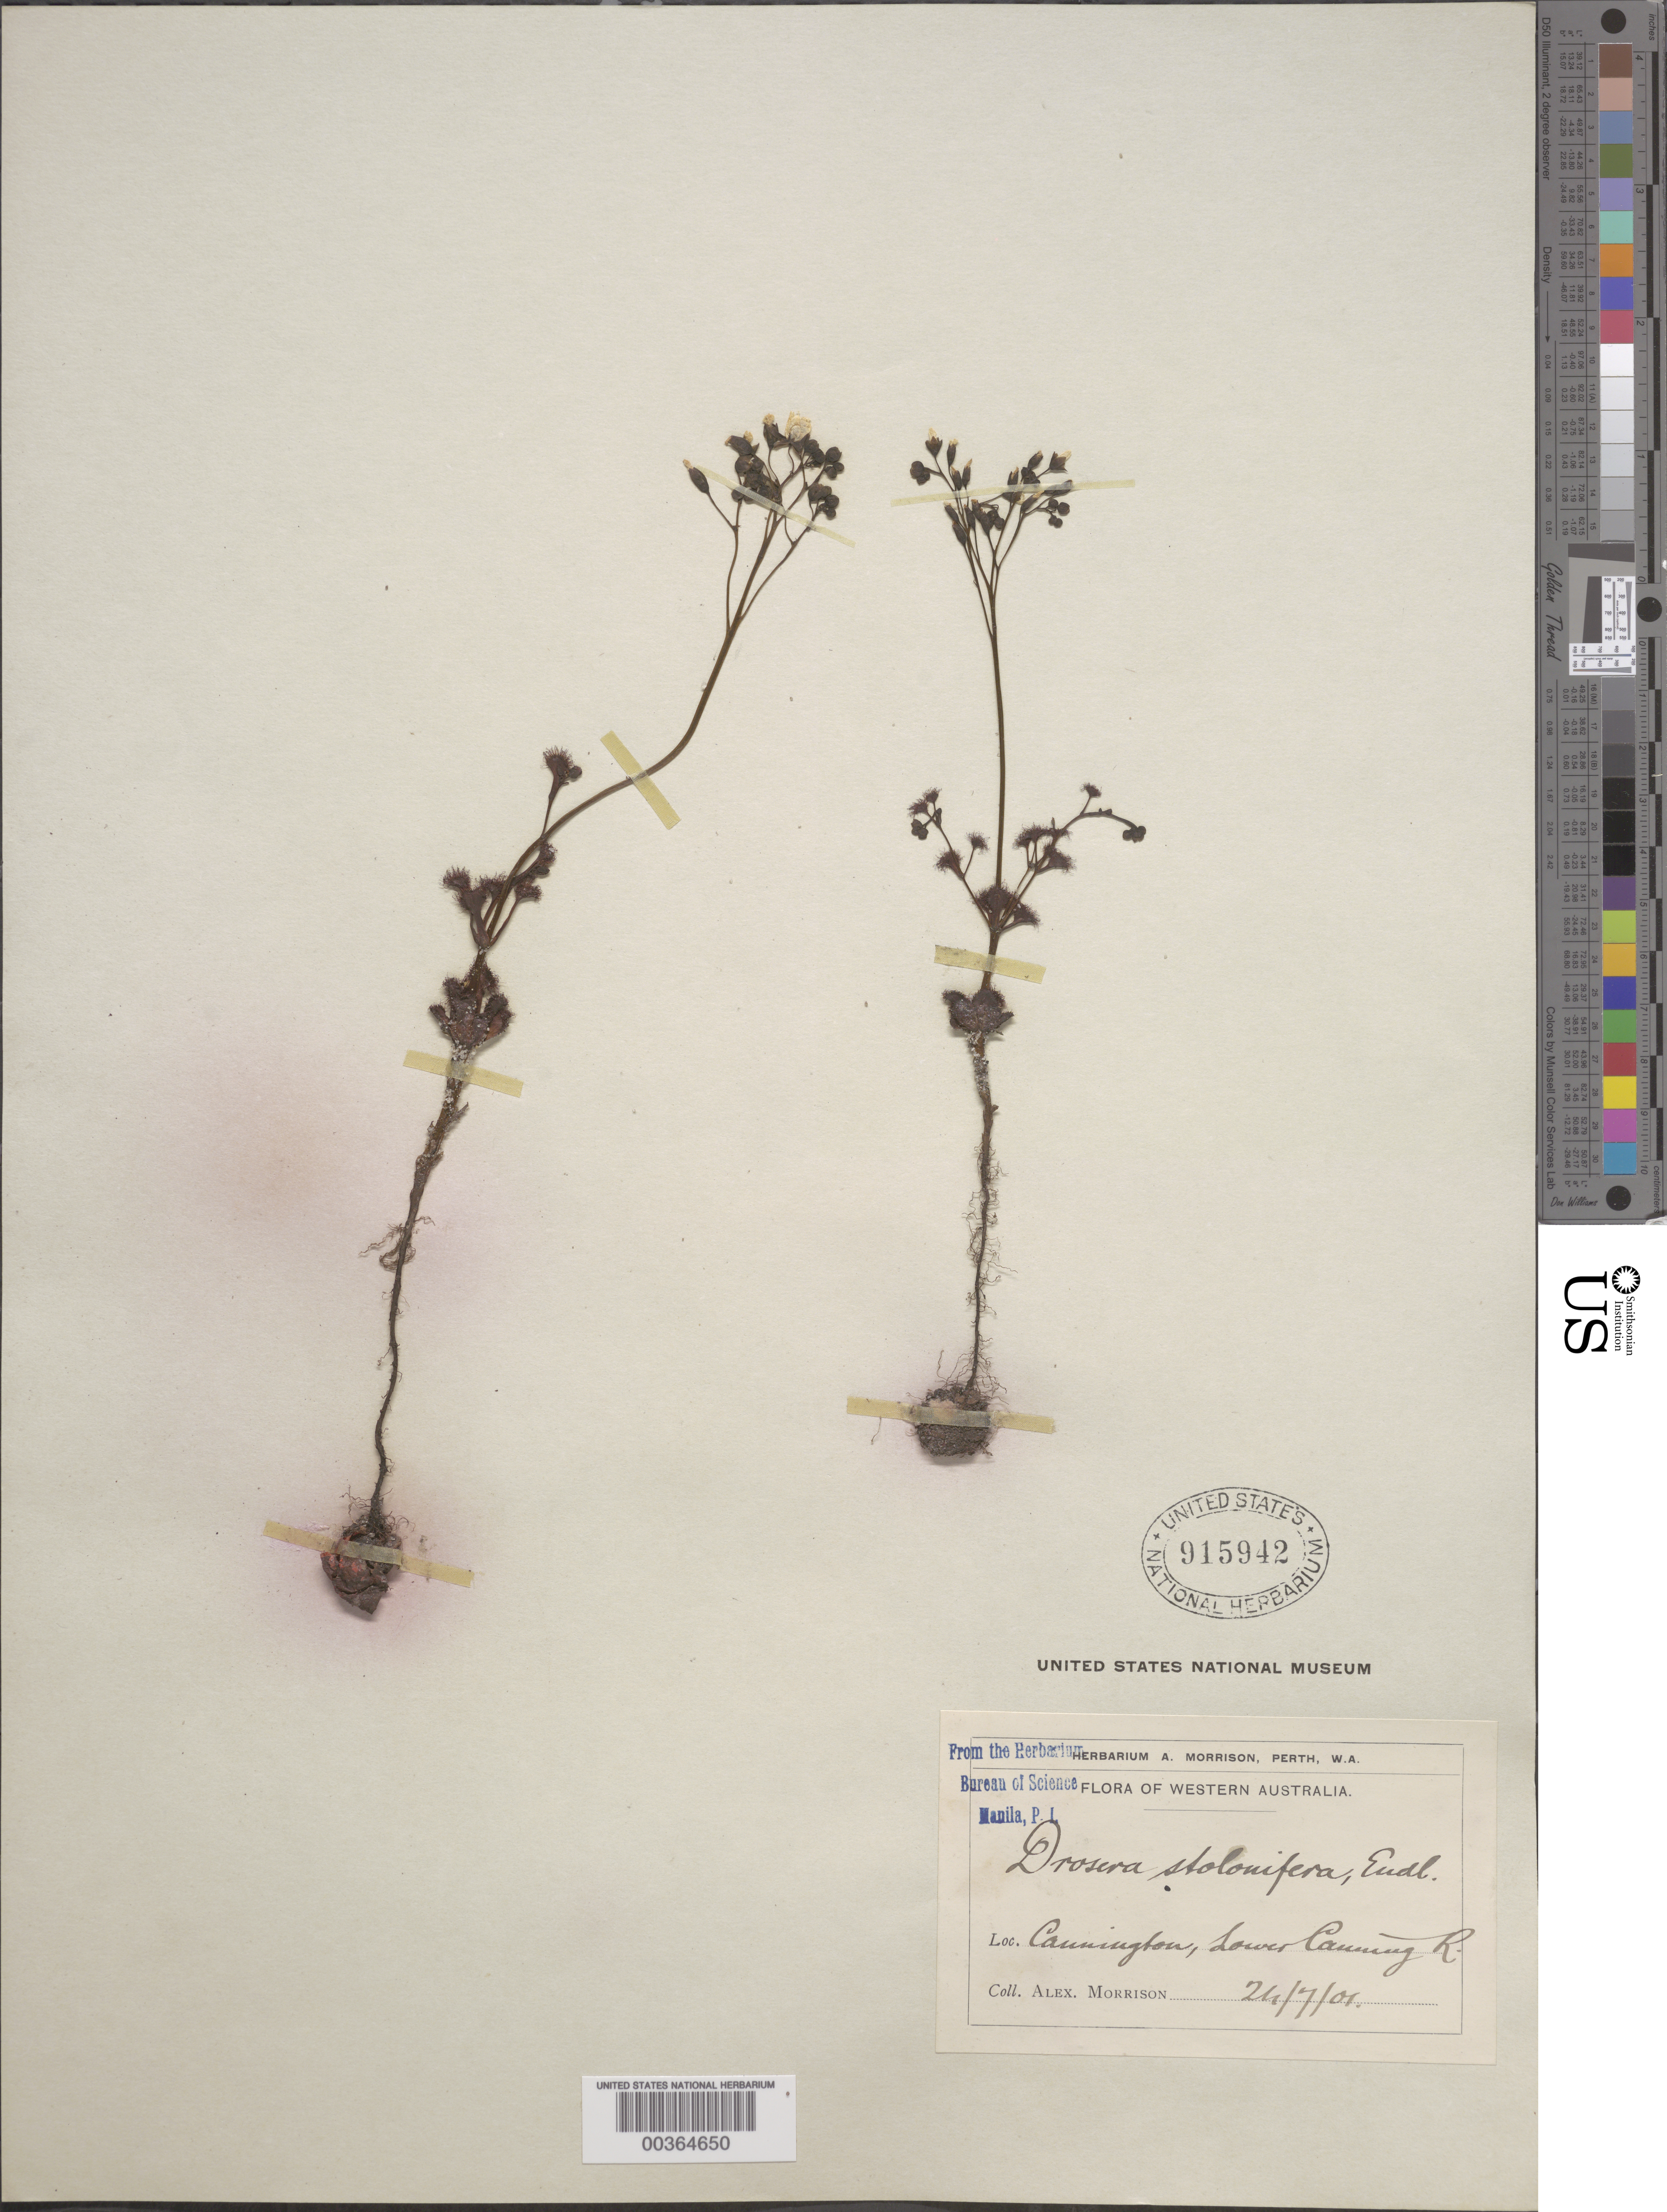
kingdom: Plantae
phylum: Tracheophyta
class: Magnoliopsida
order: Caryophyllales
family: Droseraceae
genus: Drosera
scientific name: Drosera stolonifera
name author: Endl.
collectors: A. Morrison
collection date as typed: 24 Jul 1901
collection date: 1901-07-24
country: Australia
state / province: Western Australia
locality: Lower canning river, cannington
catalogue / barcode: US 915942